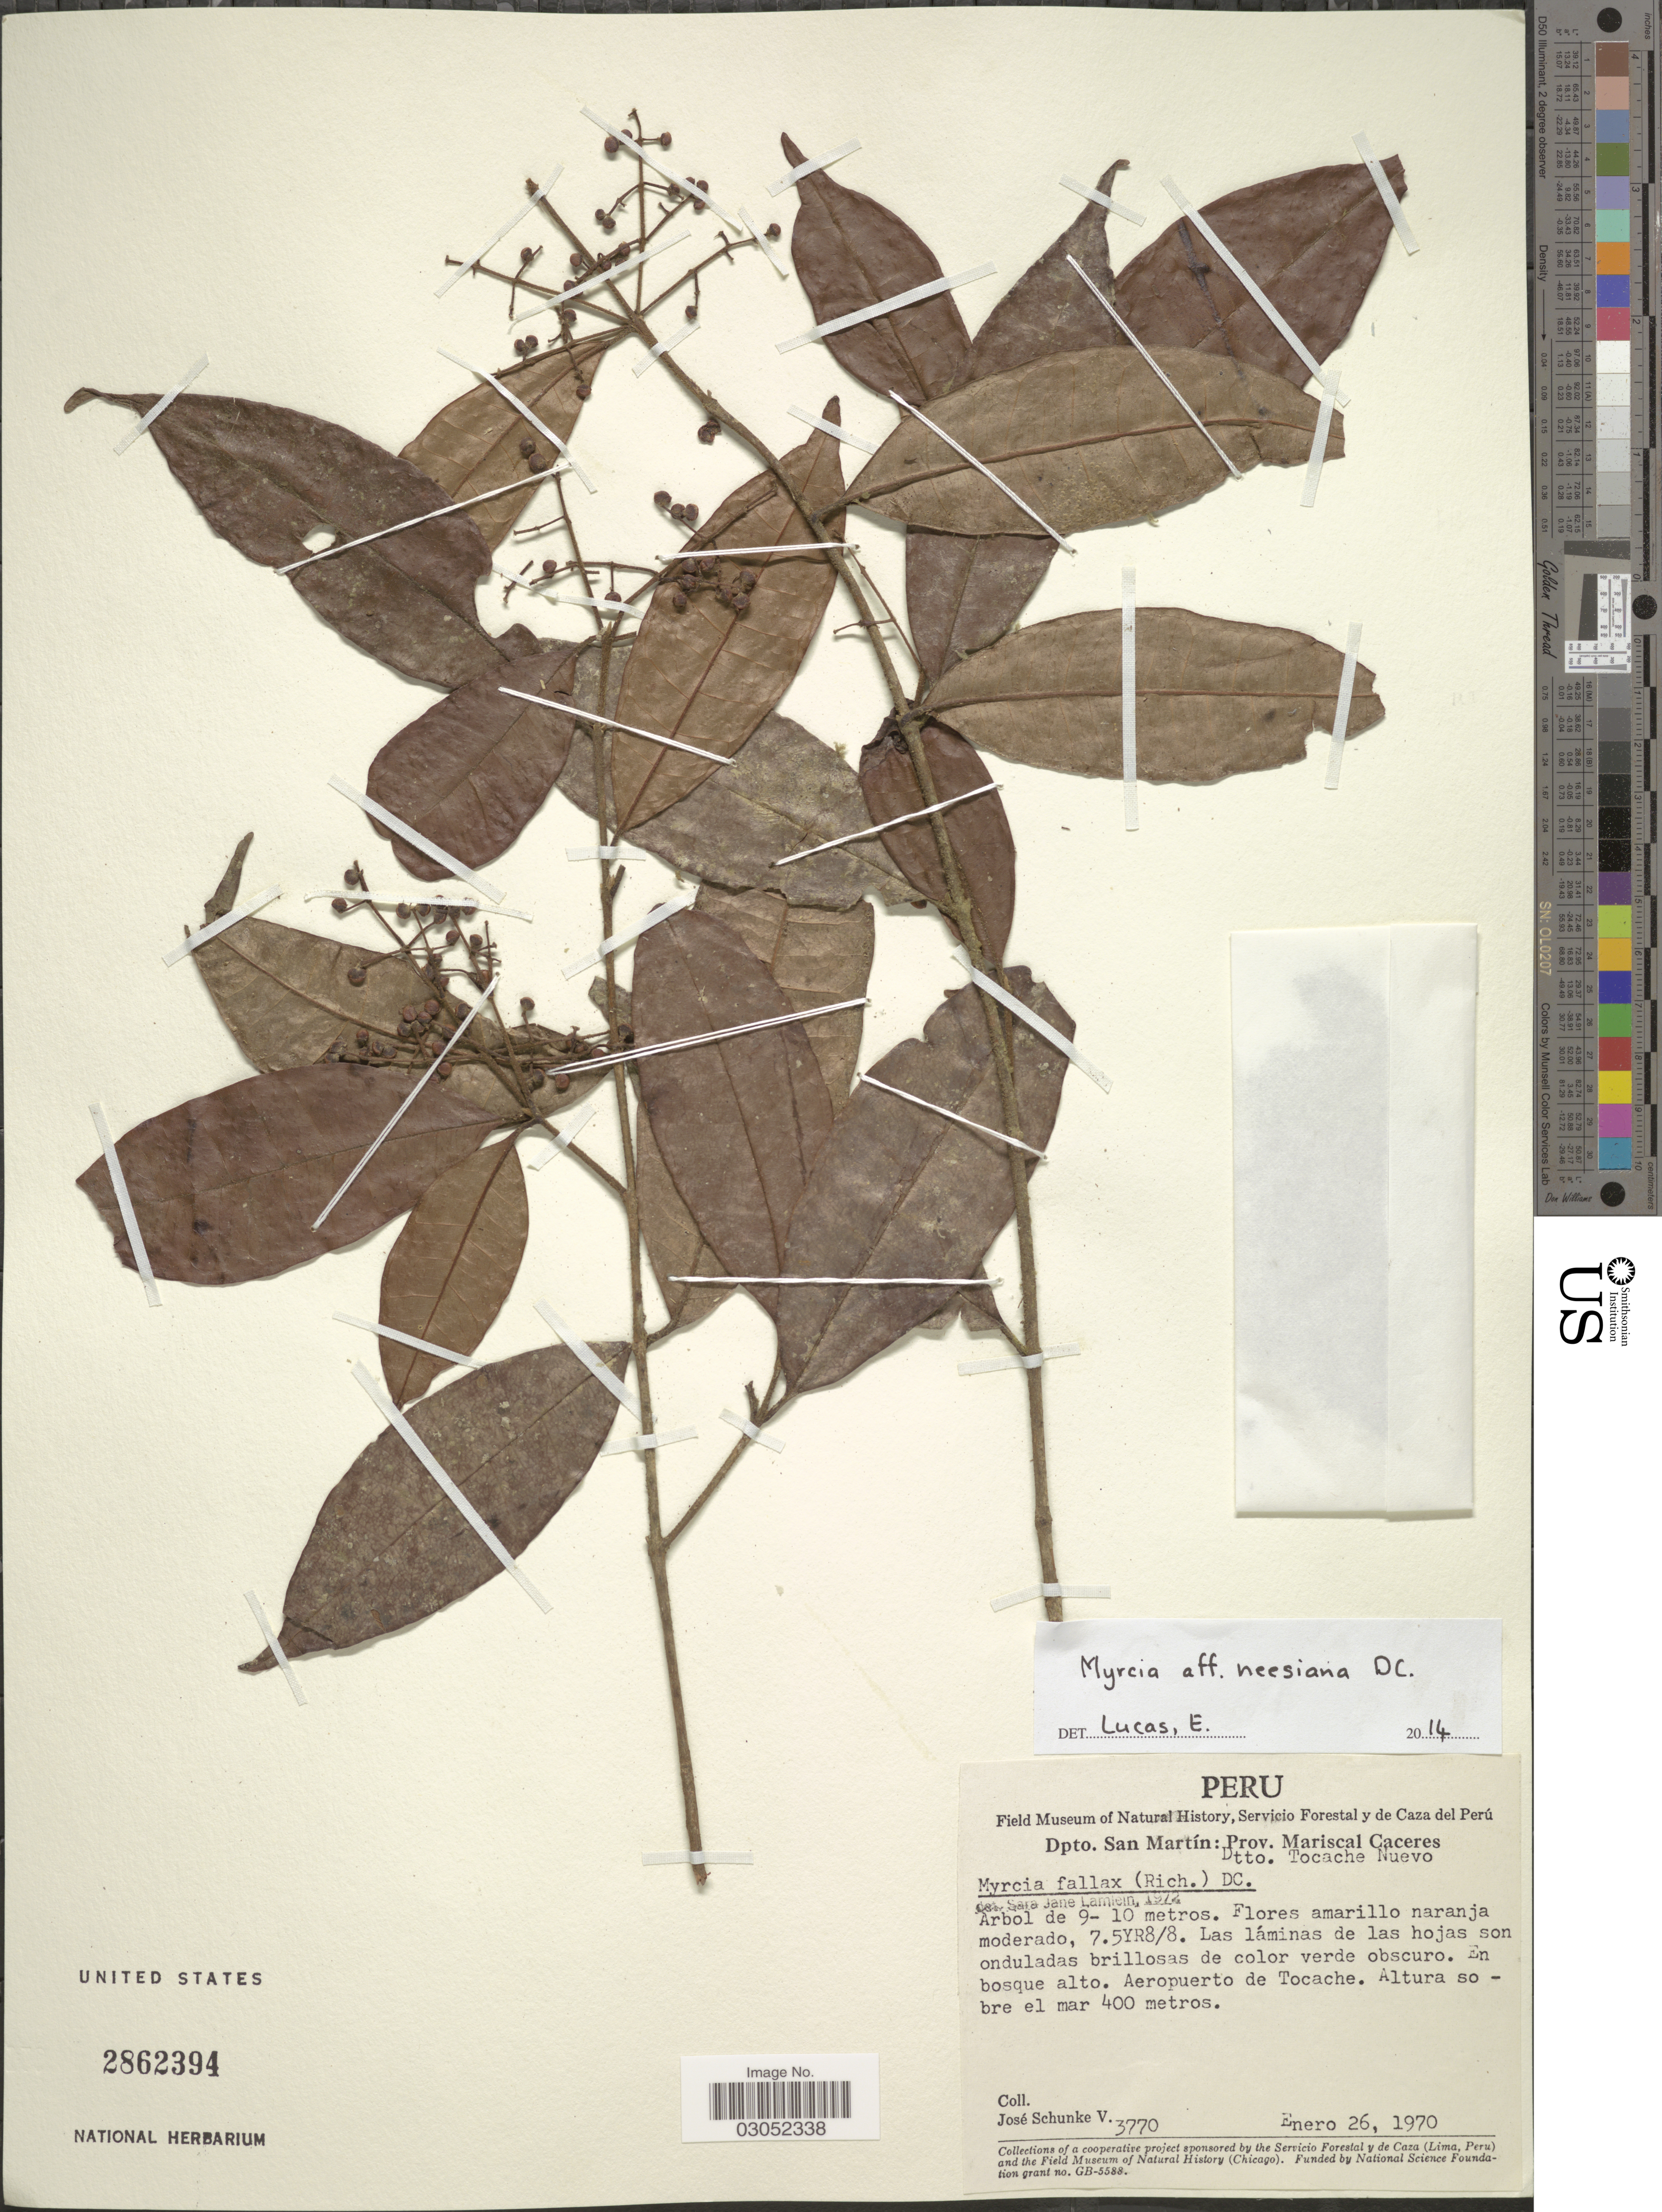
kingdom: Plantae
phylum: Tracheophyta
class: Magnoliopsida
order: Myrtales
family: Myrtaceae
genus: Myrcia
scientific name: Myrcia neesiana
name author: DC.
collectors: J. Schunke Vigo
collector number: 3770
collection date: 1970-01-26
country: Peru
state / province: San Martín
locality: Dpto. San Martín: Prov. Mariscal Caceres. Dtto. Tocache Nuevo. Aeropuerto de Tocache.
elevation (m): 400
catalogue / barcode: US 2862394